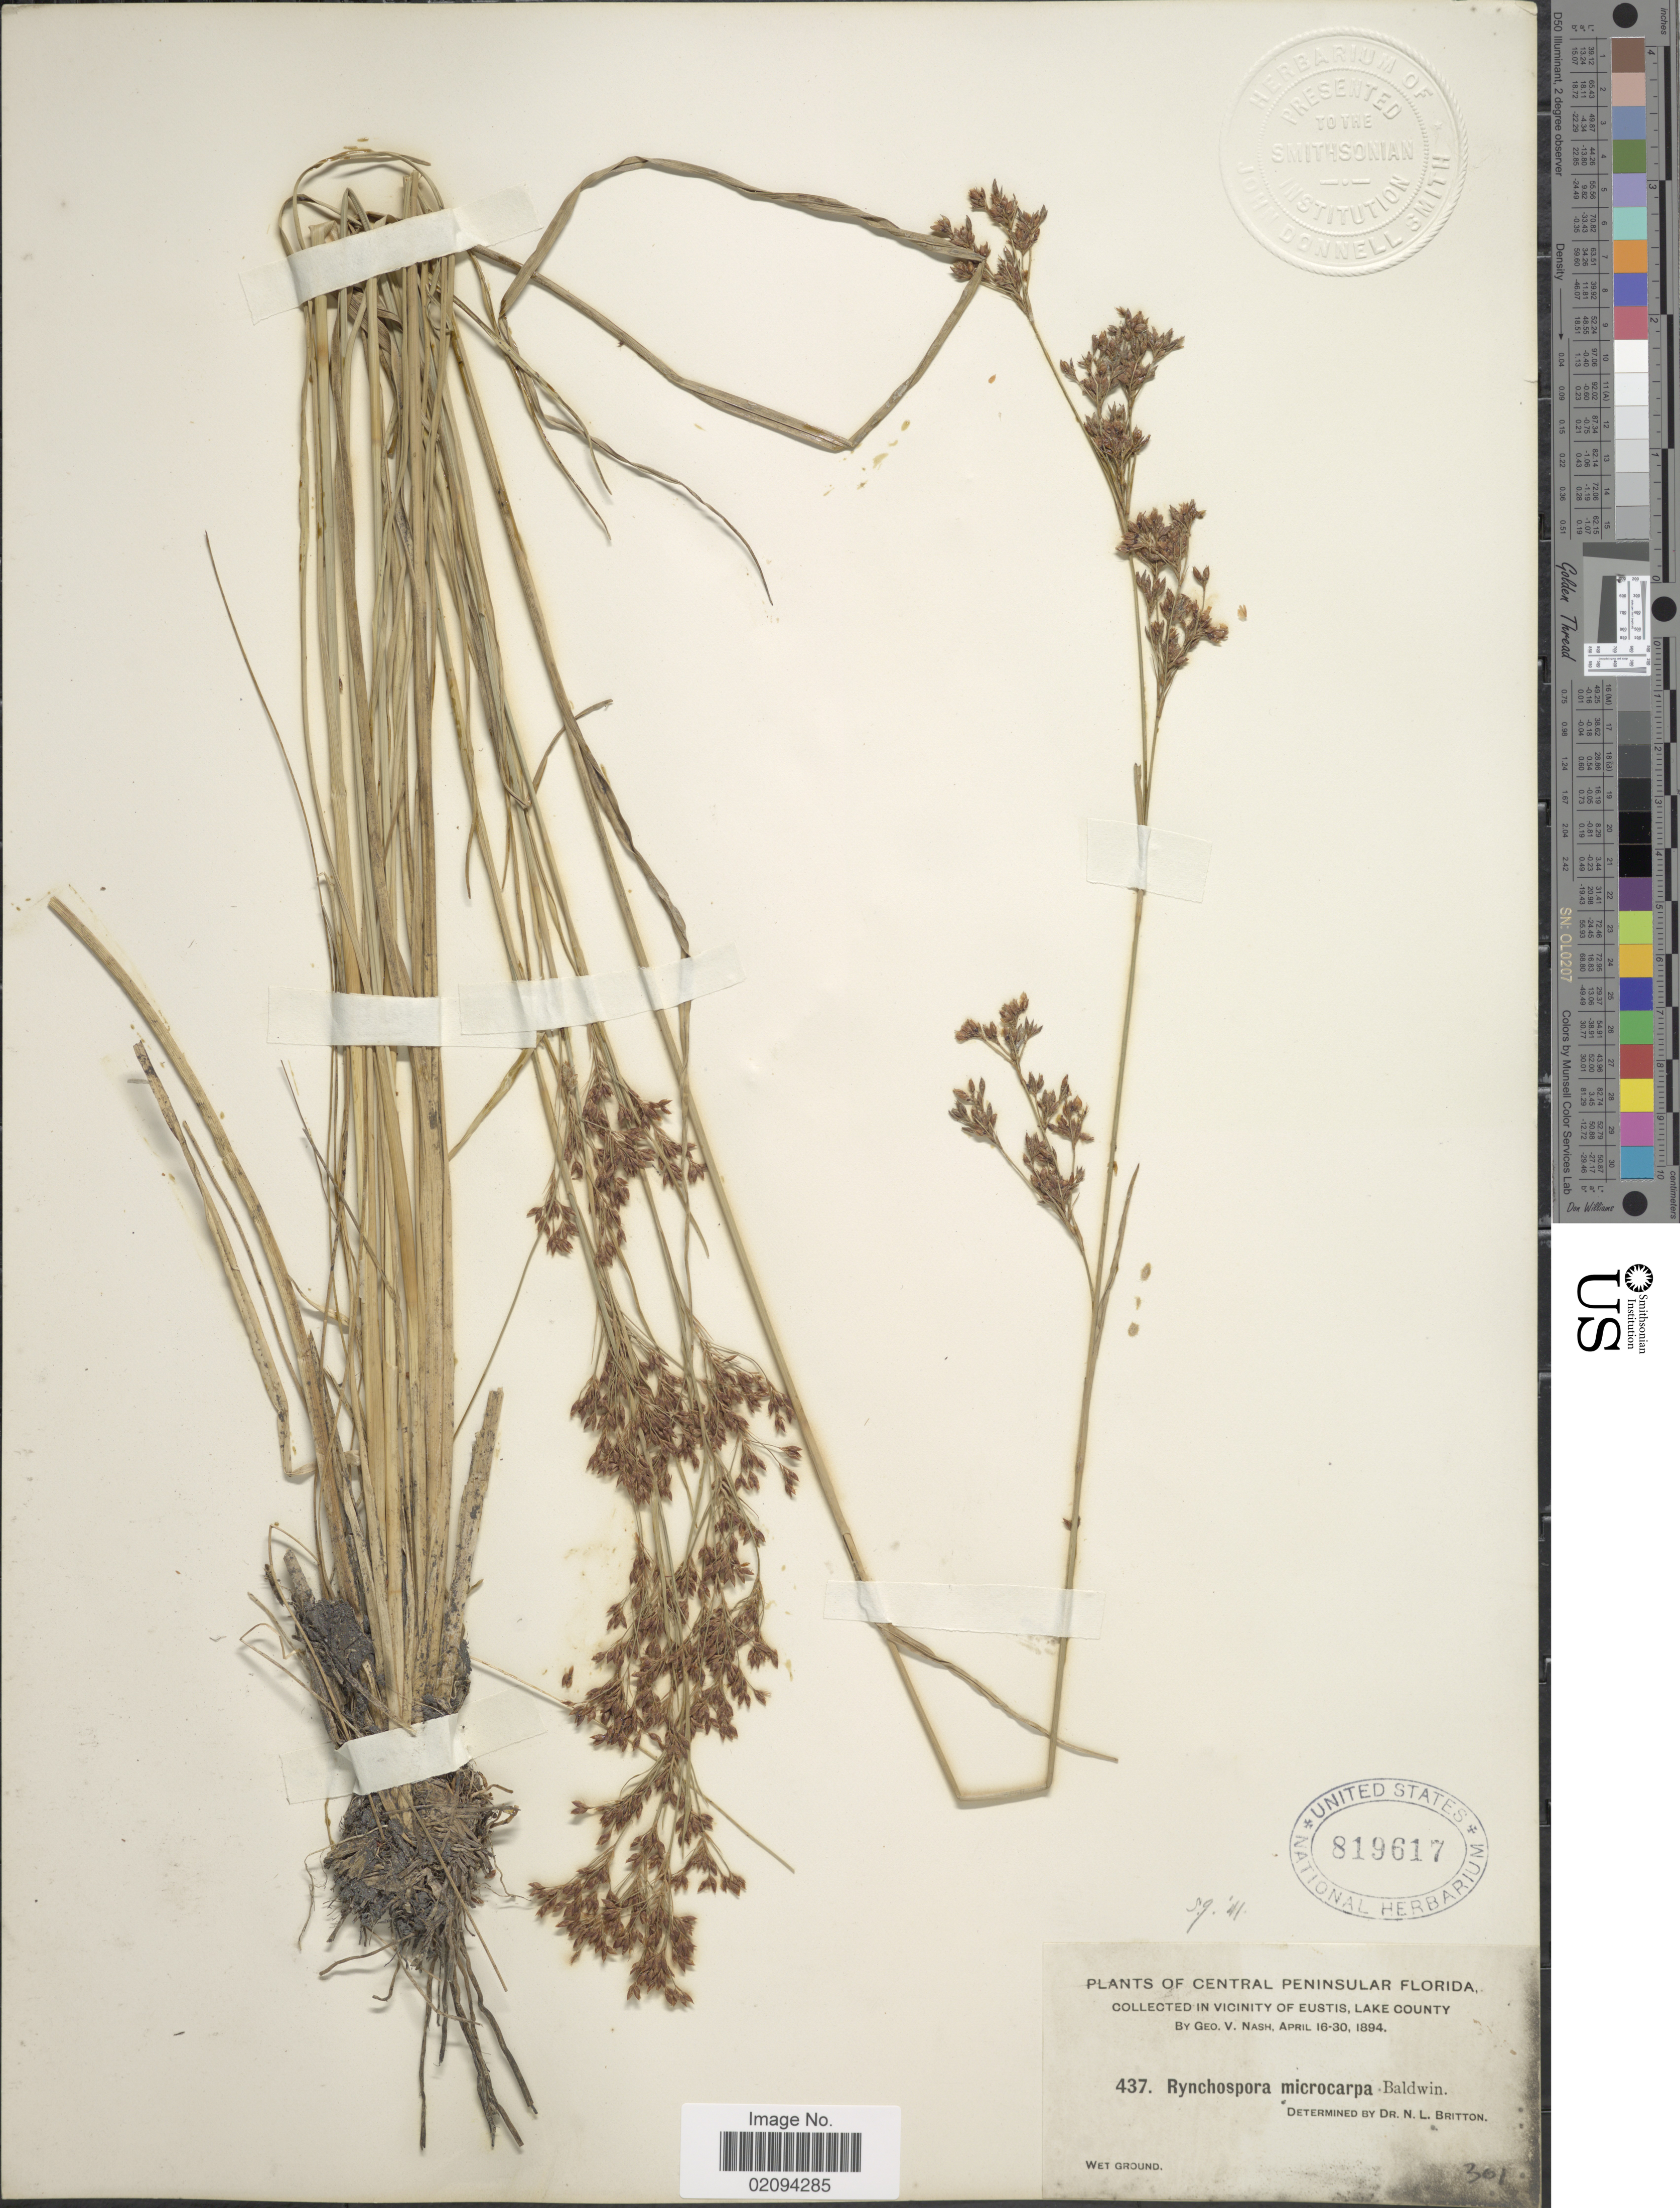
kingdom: Plantae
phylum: Tracheophyta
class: Liliopsida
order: Poales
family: Cyperaceae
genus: Rhynchospora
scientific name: Rhynchospora microcarpa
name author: Baldwin ex A. Gray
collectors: G. V. Nash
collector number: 437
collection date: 1894-04-16/1894-04-30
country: United States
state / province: Florida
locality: Central Peninsular Florida. In Vicinity of Eustis, Lake County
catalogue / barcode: US 819617